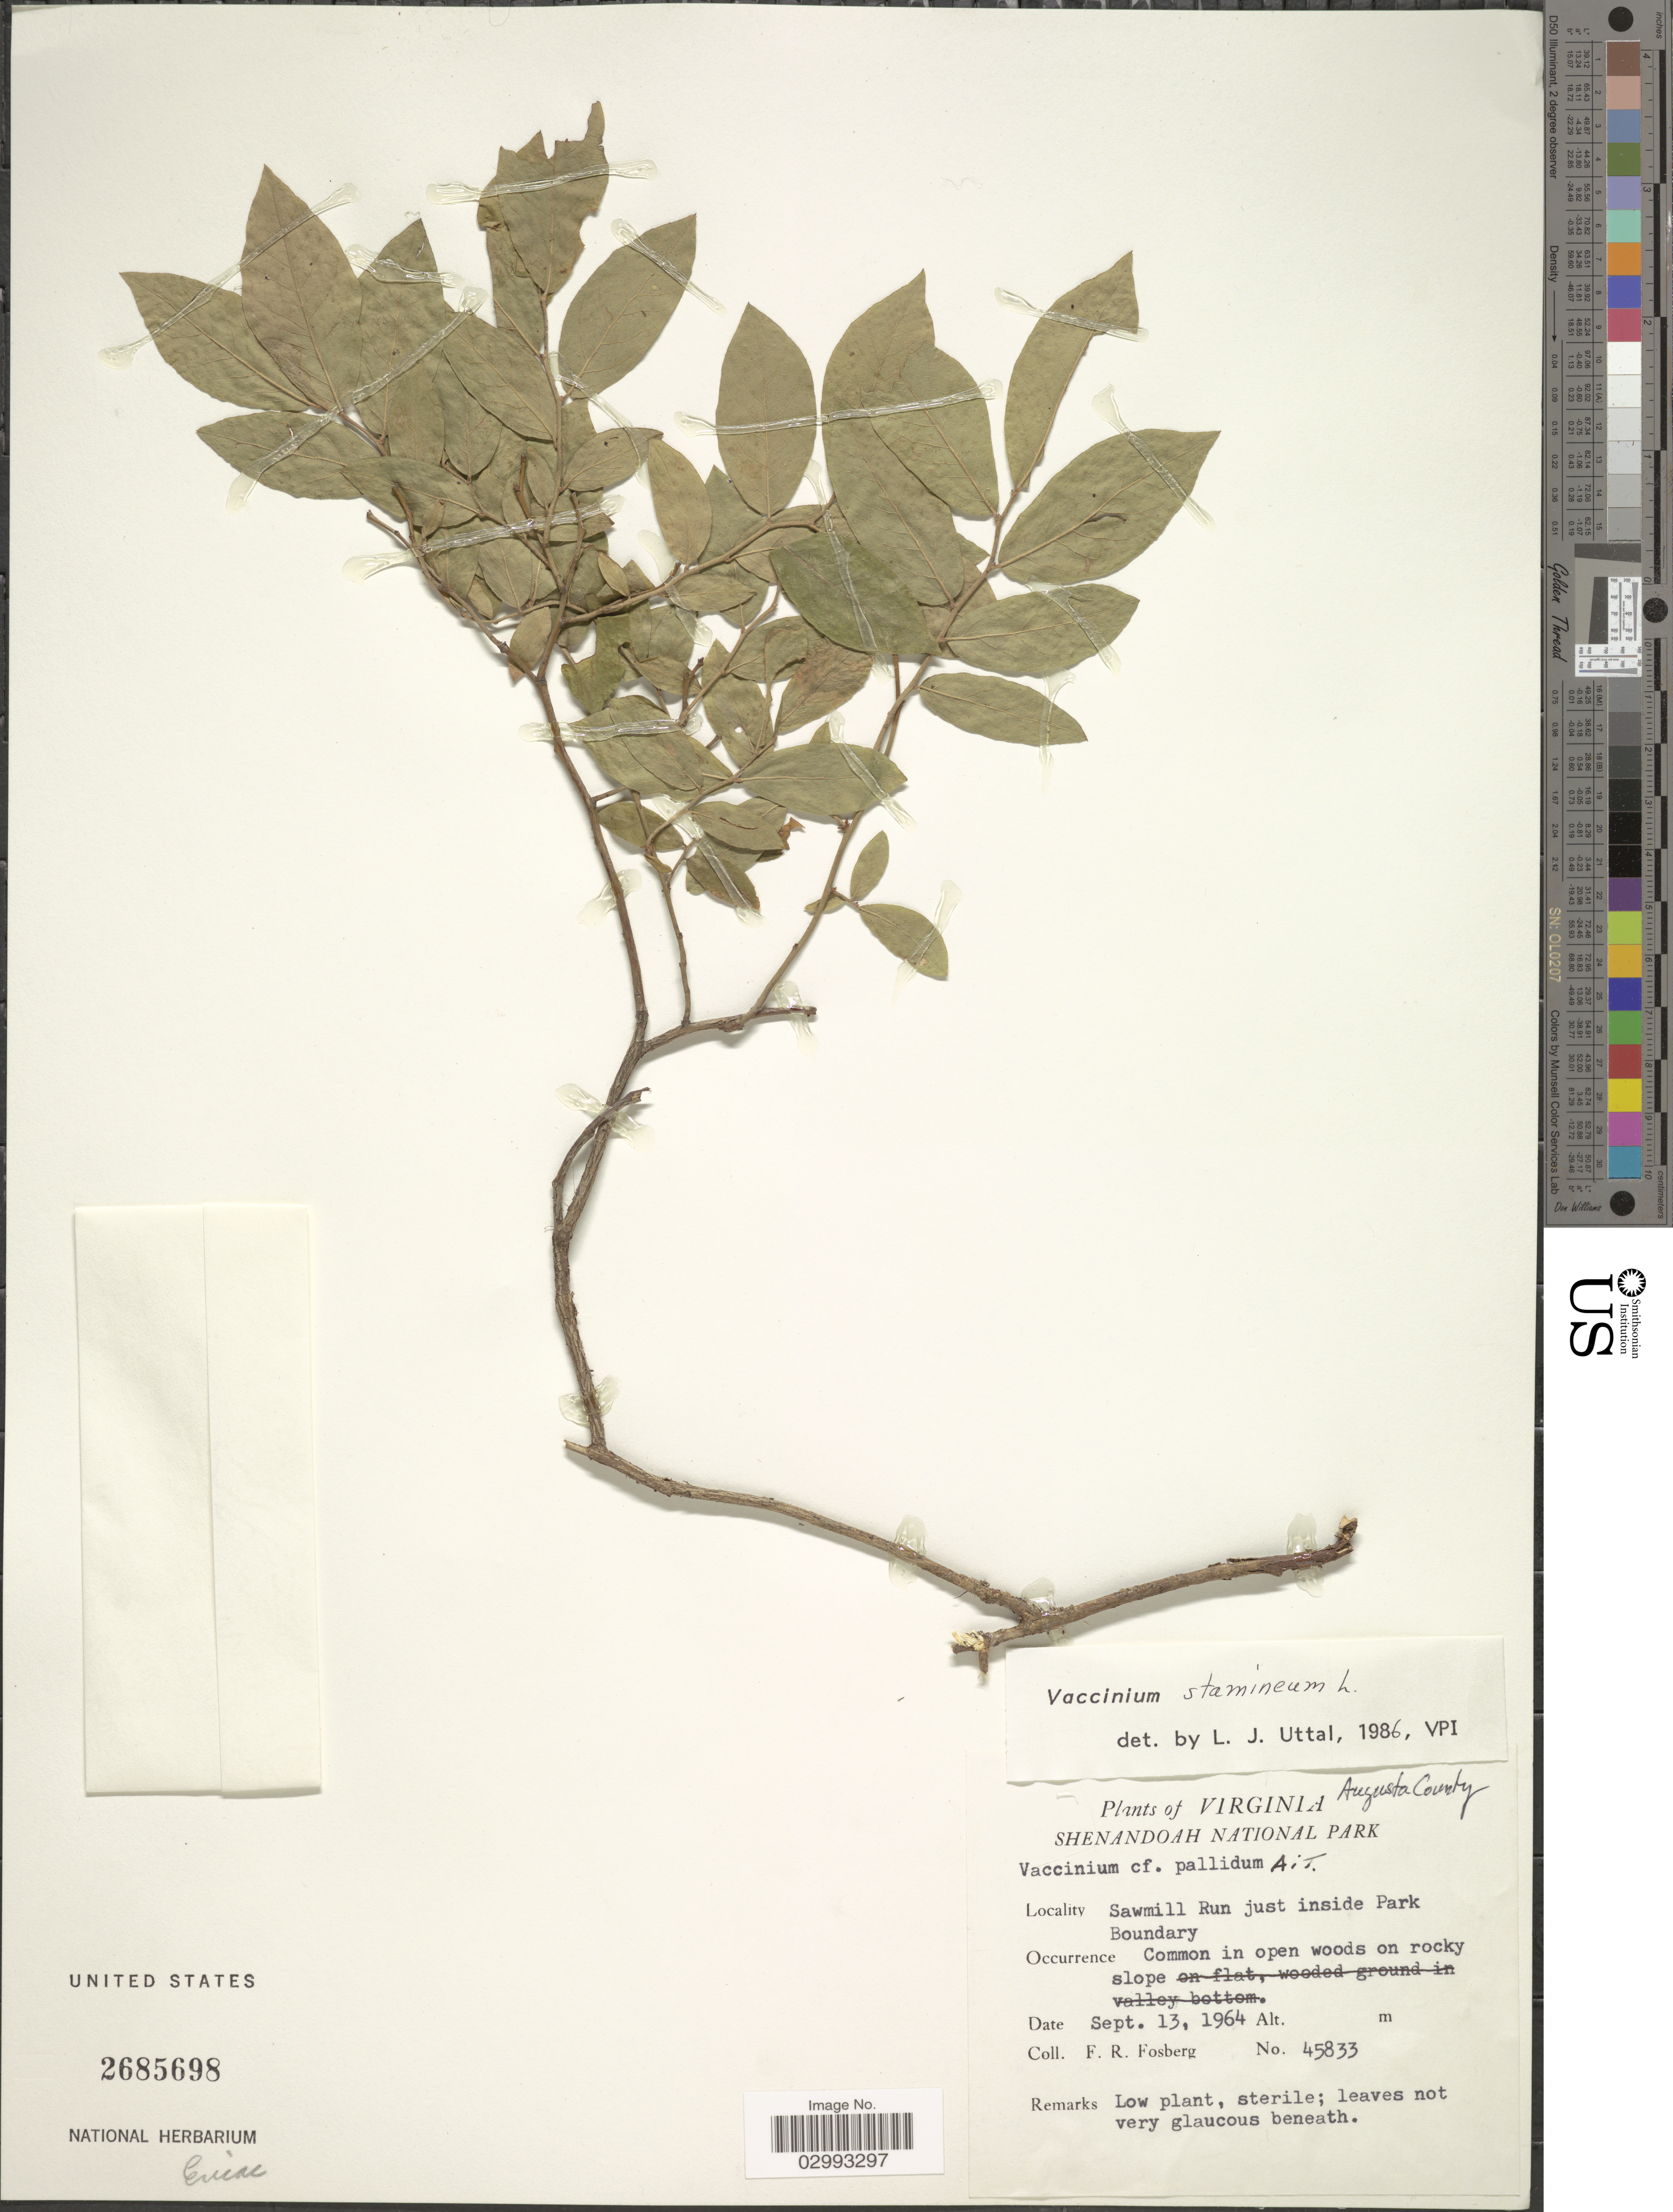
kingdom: Plantae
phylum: Tracheophyta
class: Magnoliopsida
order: Ericales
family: Ericaceae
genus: Polycodium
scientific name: Polycodium stamineum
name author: (L.) Greene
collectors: F. R. Fosberg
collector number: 45833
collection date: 1964-09-13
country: United States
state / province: Virginia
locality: Shenandoah National Park. Sawmill Run just inside Park Boundary.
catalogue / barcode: US 2685698